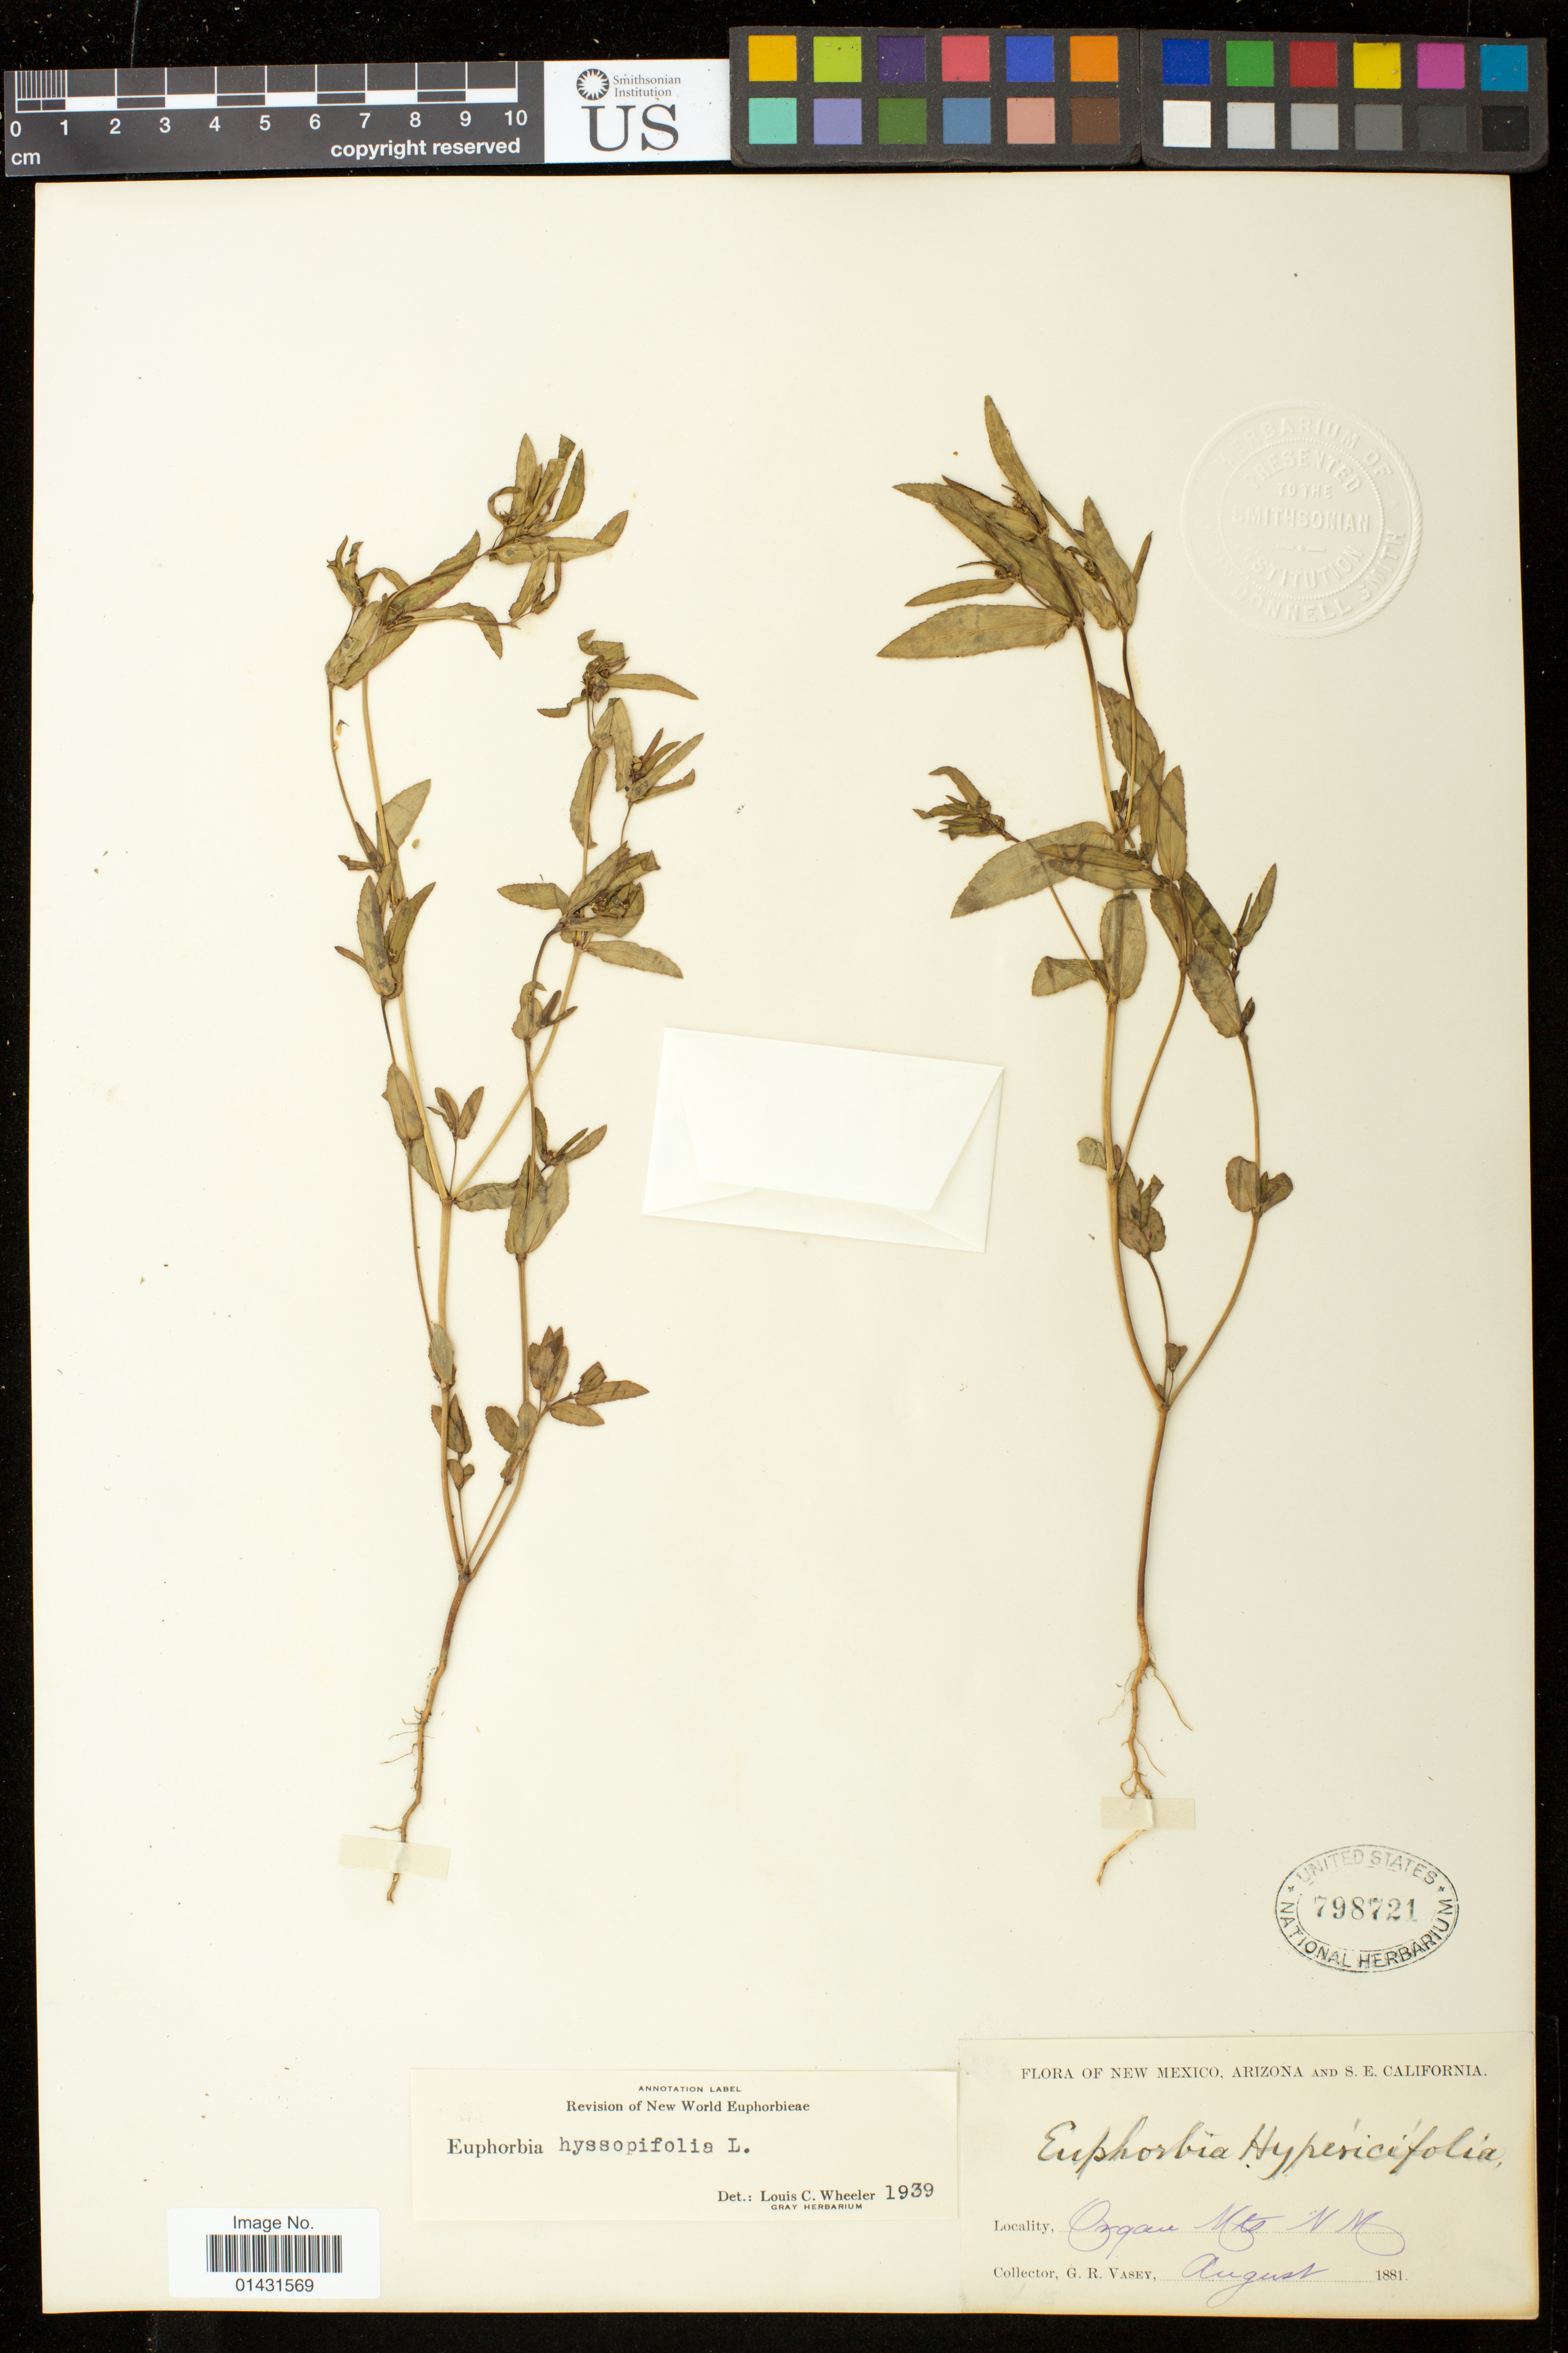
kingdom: Plantae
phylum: Tracheophyta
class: Magnoliopsida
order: Malpighiales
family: Euphorbiaceae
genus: Euphorbia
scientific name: Euphorbia hyssopifolia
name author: L.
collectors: G. R. Vasey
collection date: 1881-08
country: United States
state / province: New Mexico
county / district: Doña Ana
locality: Organ Mts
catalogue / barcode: US 798721